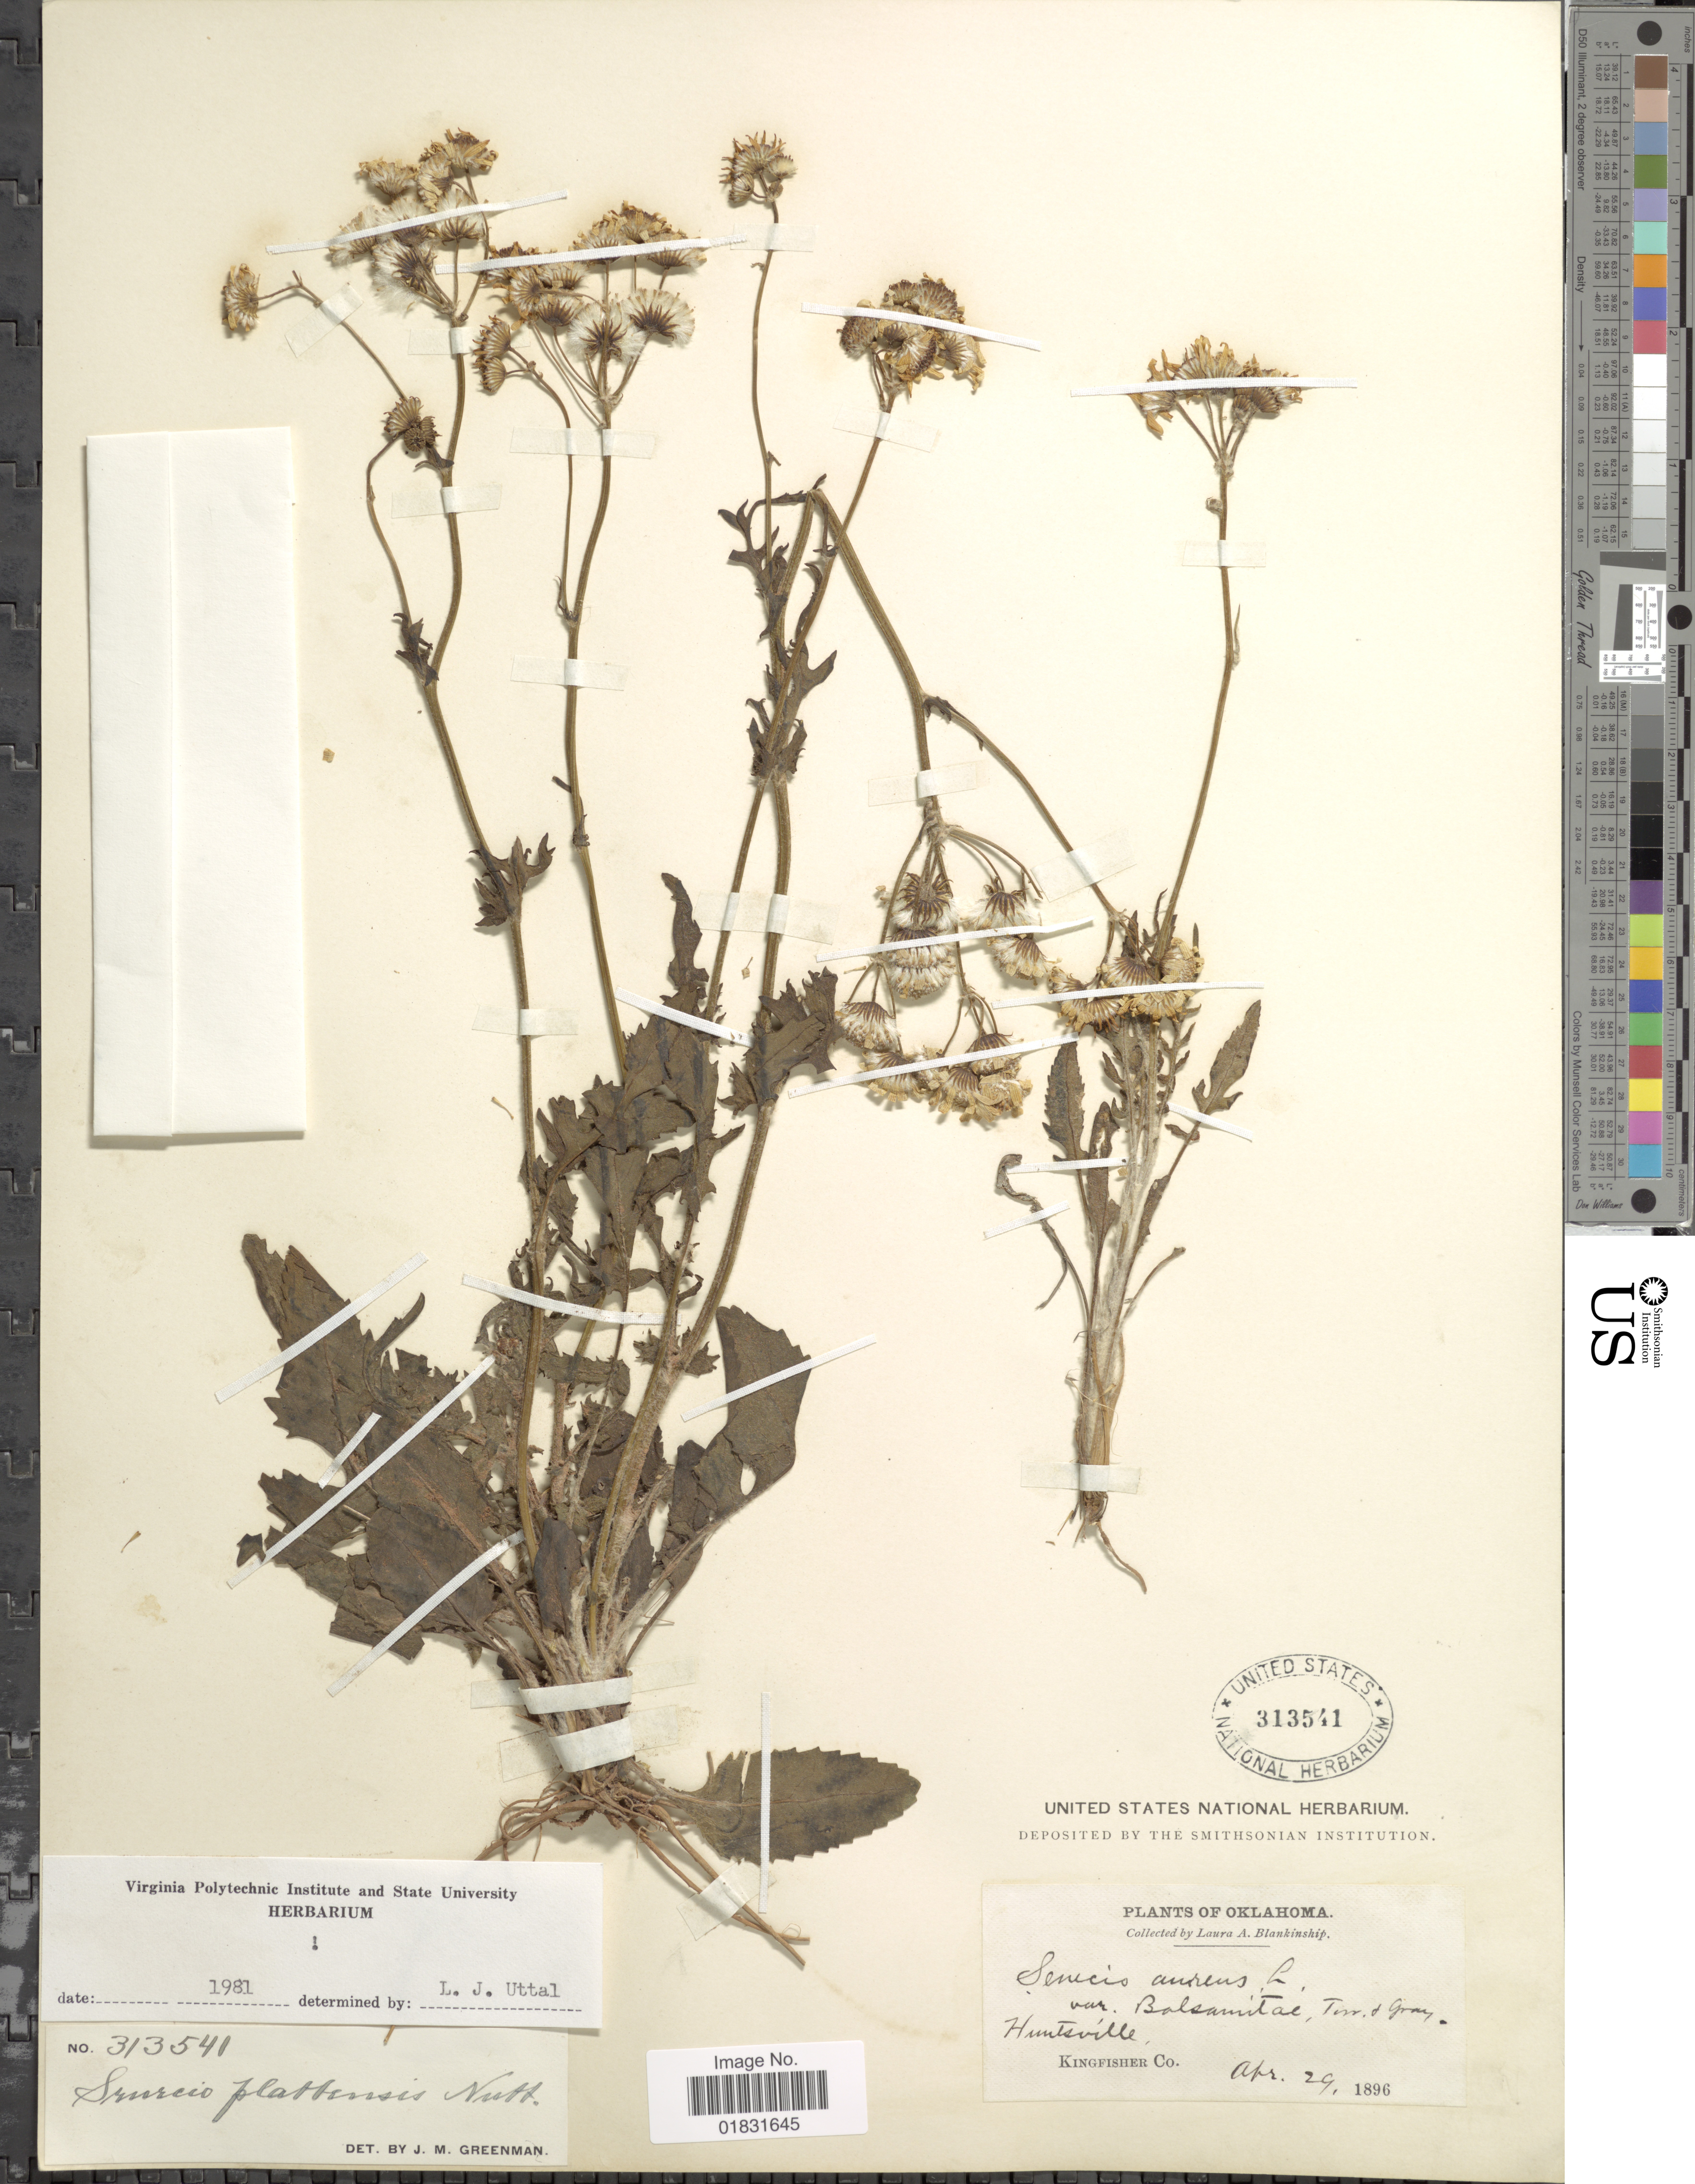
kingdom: Plantae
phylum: Tracheophyta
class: Magnoliopsida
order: Asterales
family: Asteraceae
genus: Packera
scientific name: Packera plattensis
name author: W.A. Weber & Á. Löve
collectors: L. A. Blankinship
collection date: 1896-04-29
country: United States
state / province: Oklahoma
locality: Huntsville, Kingfisher Co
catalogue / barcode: US 313541